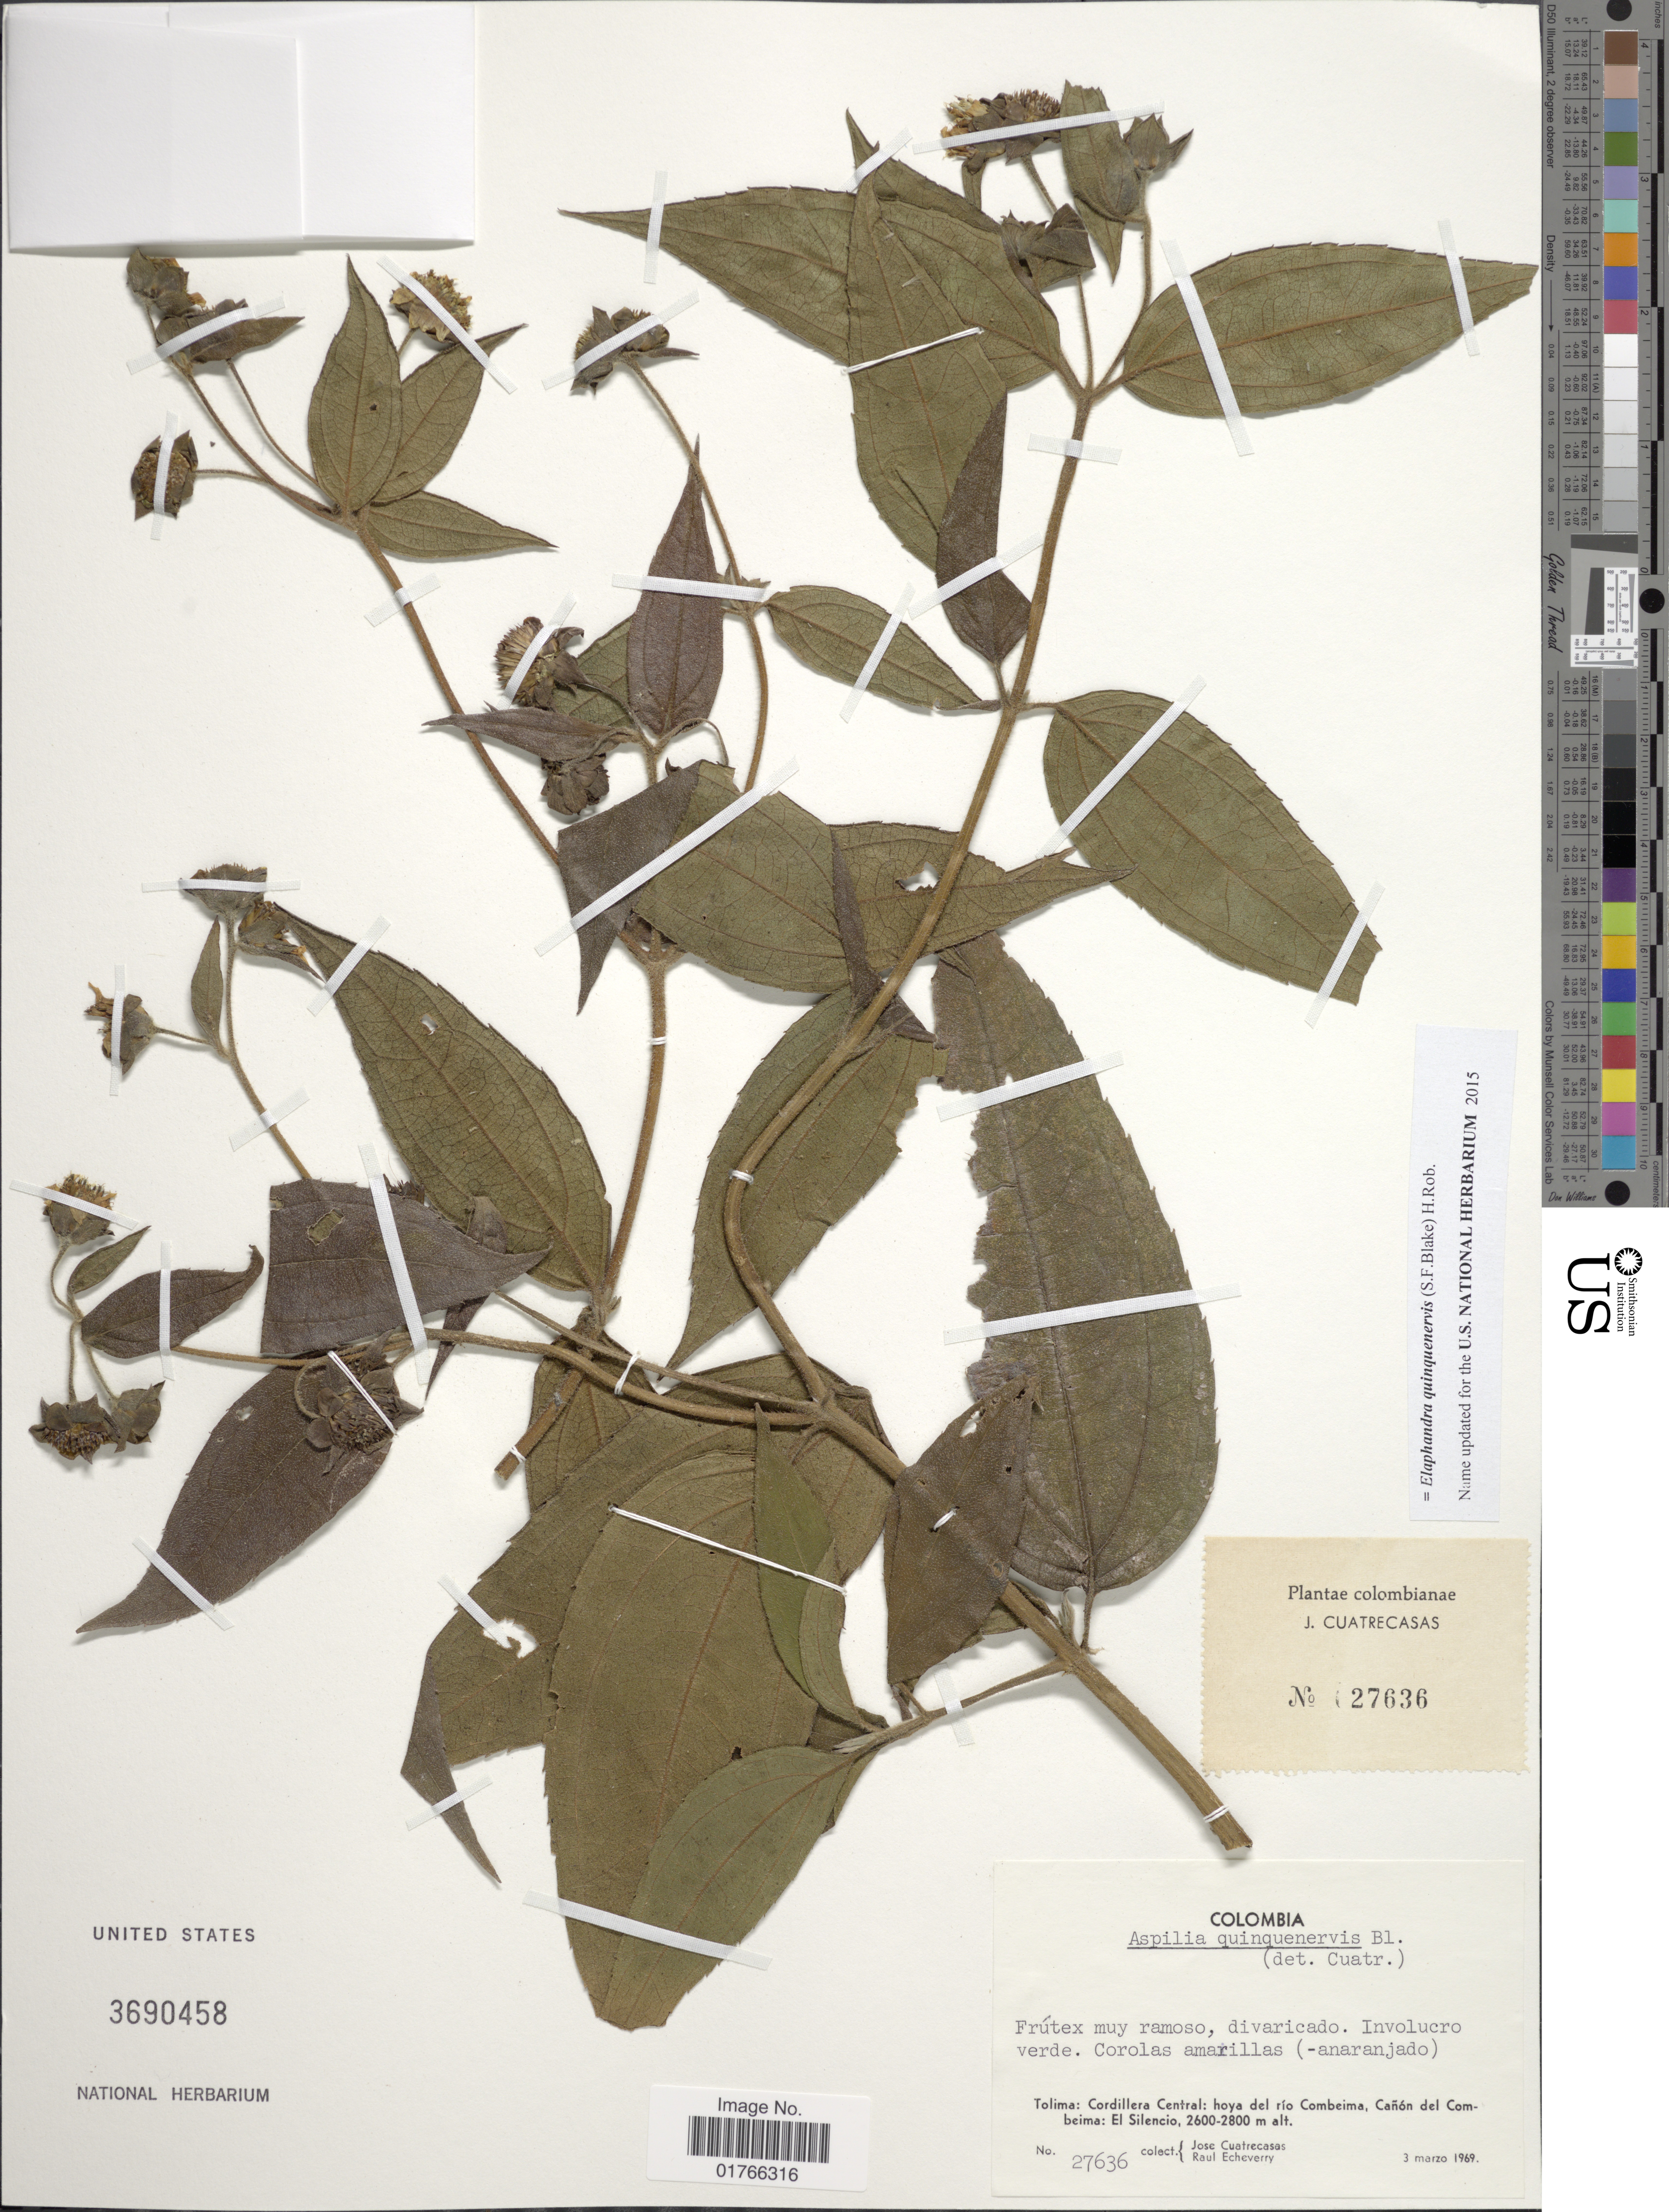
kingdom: Plantae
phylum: Tracheophyta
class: Magnoliopsida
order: Asterales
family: Asteraceae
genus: Elaphandra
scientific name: Elaphandra quinquenervis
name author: (S.F. Blake) H. Rob.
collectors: J. Cuatrecasas & R. Echeverry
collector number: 27636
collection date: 1969-03-03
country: Colombia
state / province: Tolima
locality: Cordillera Central, hoya del rio Combeima, Canon del Combeima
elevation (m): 2600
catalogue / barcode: US 3690458